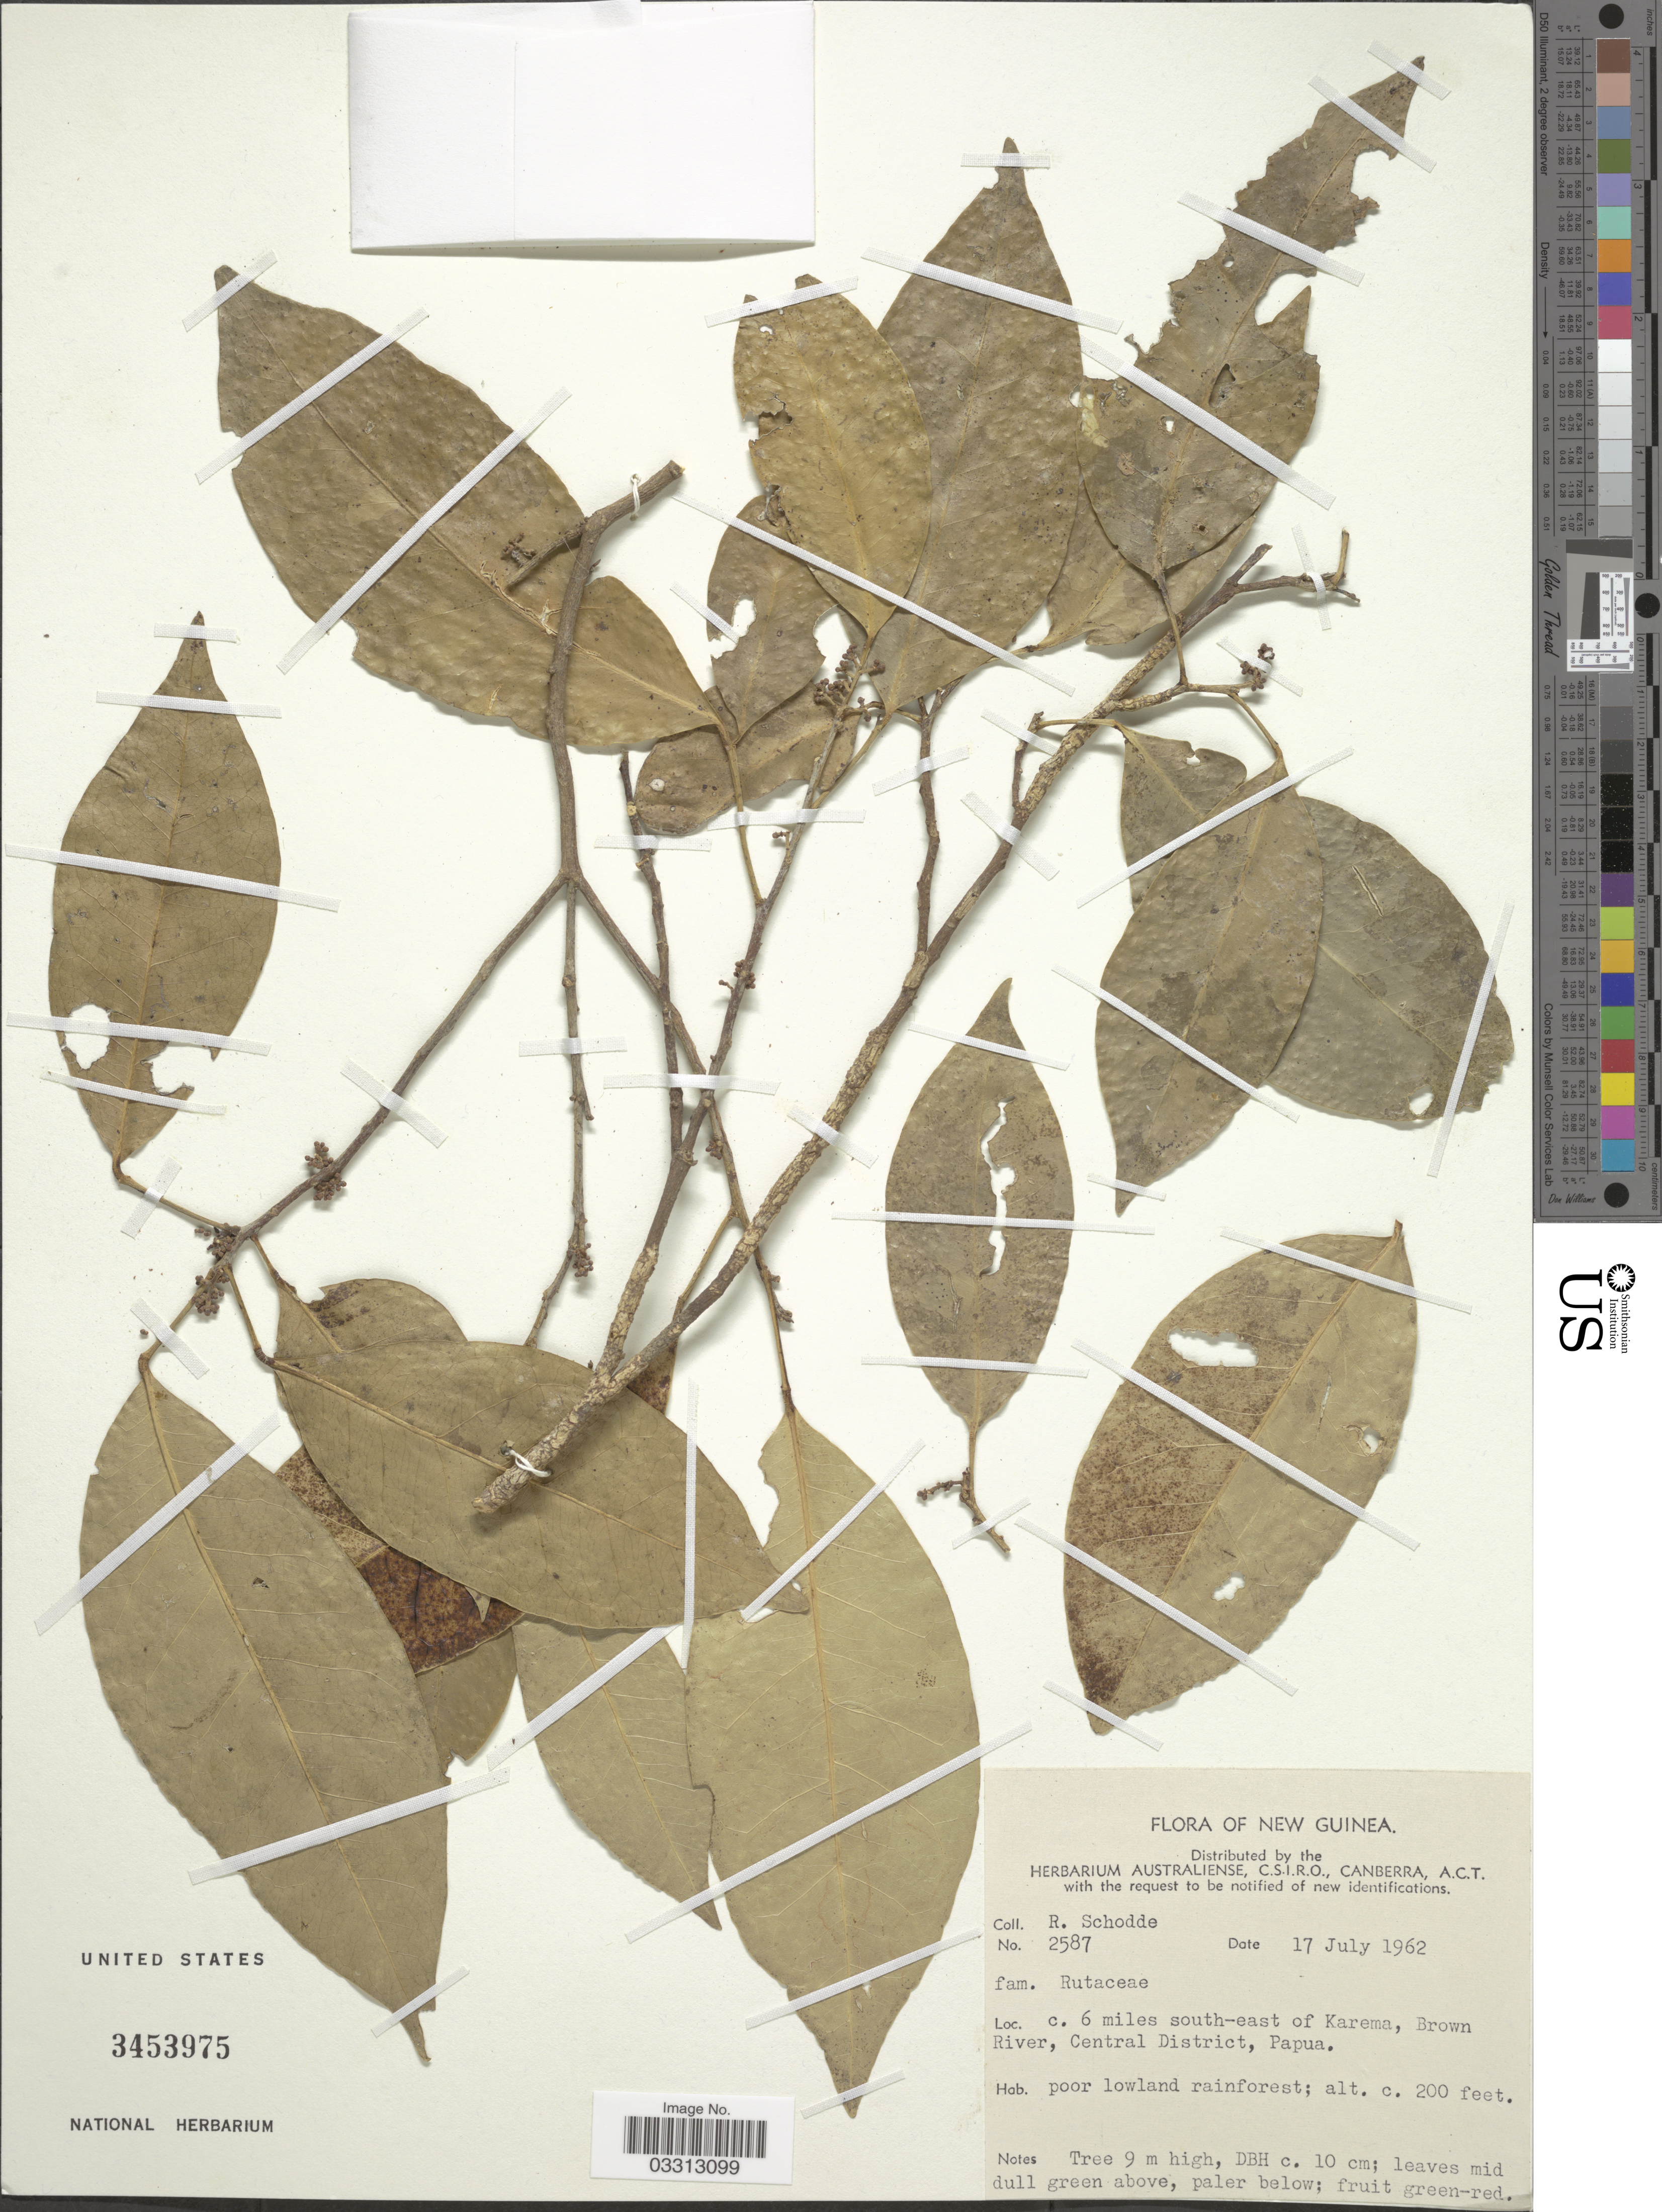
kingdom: Plantae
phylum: Tracheophyta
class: Magnoliopsida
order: Sapindales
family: Rutaceae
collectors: R. Schodde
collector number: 2587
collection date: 1962-07-17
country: Papua New Guinea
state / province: Central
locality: New Guinea. C. 6 miles south-east of Karema, Brown River, Central District, Papua.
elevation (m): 61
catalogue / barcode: US 3453975